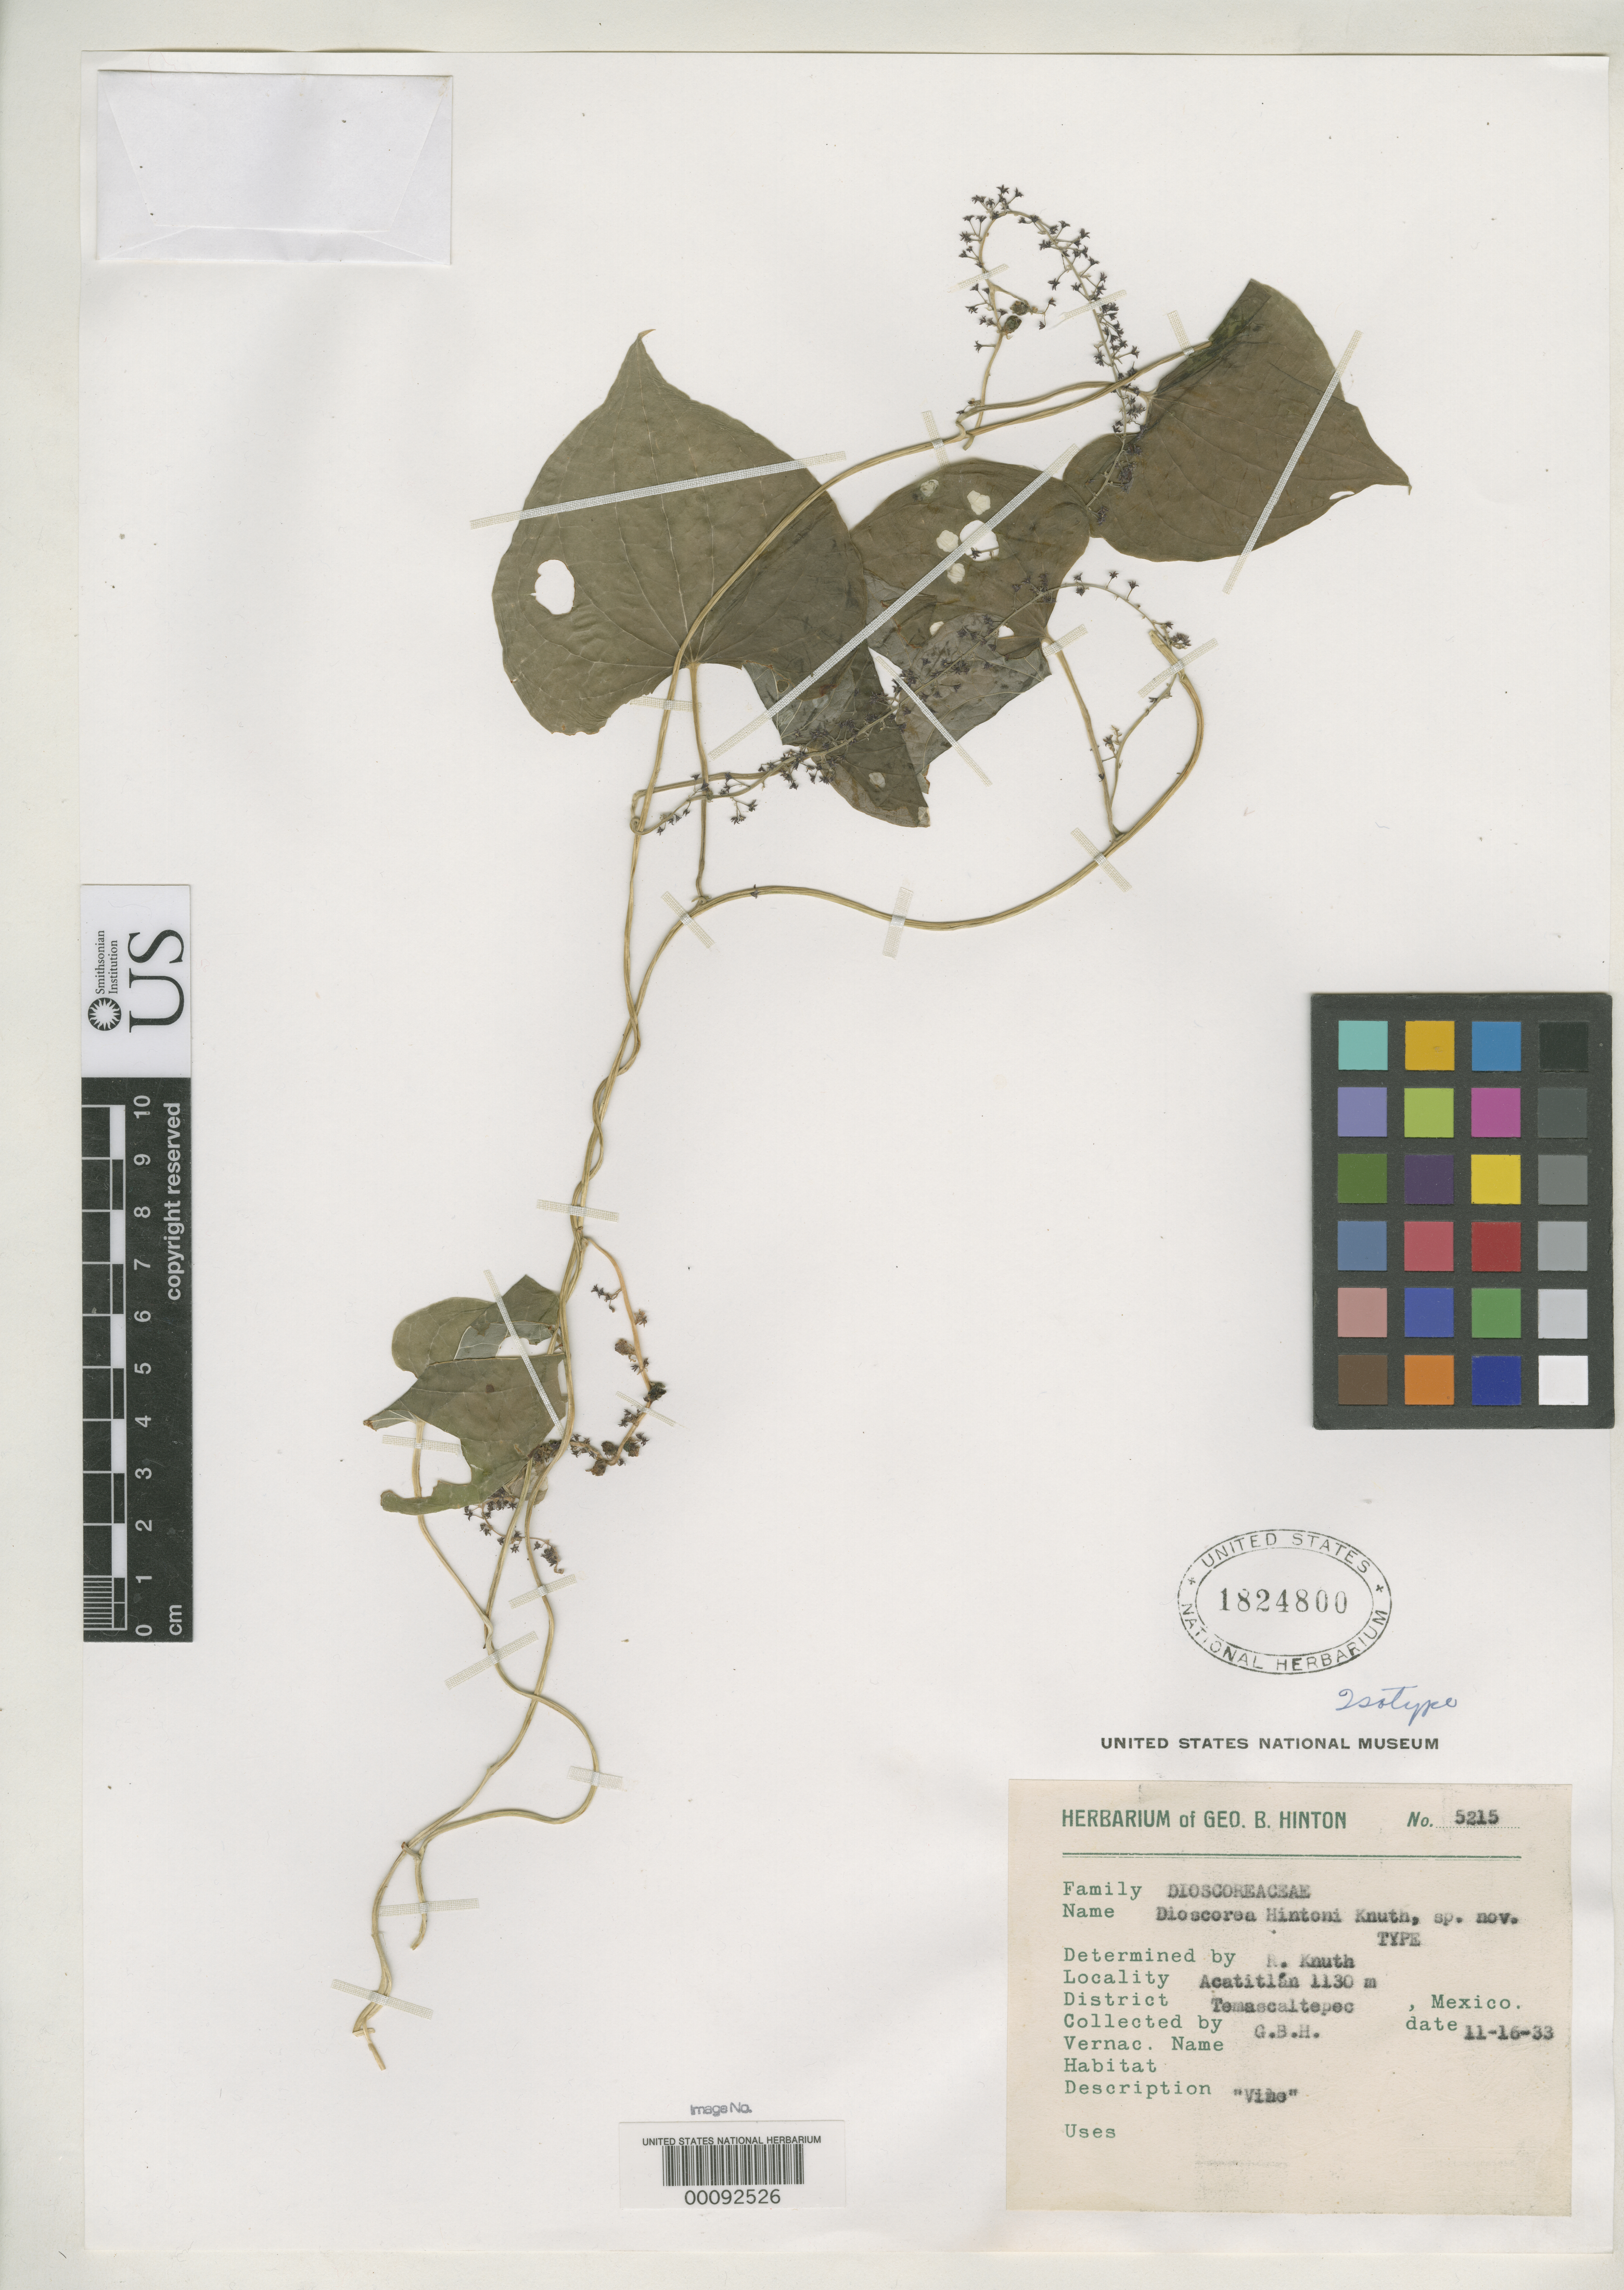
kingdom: Plantae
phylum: Tracheophyta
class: Liliopsida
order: Dioscoreales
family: Dioscoreaceae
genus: Dioscorea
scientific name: Dioscorea hintoni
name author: R. Knuth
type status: Isotype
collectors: G. B. Hinton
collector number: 5215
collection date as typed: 16 Nov 1933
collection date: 1933-11-16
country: Mexico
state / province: México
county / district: Temascaltepec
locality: Acatitlan.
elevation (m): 1130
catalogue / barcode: US 1824800